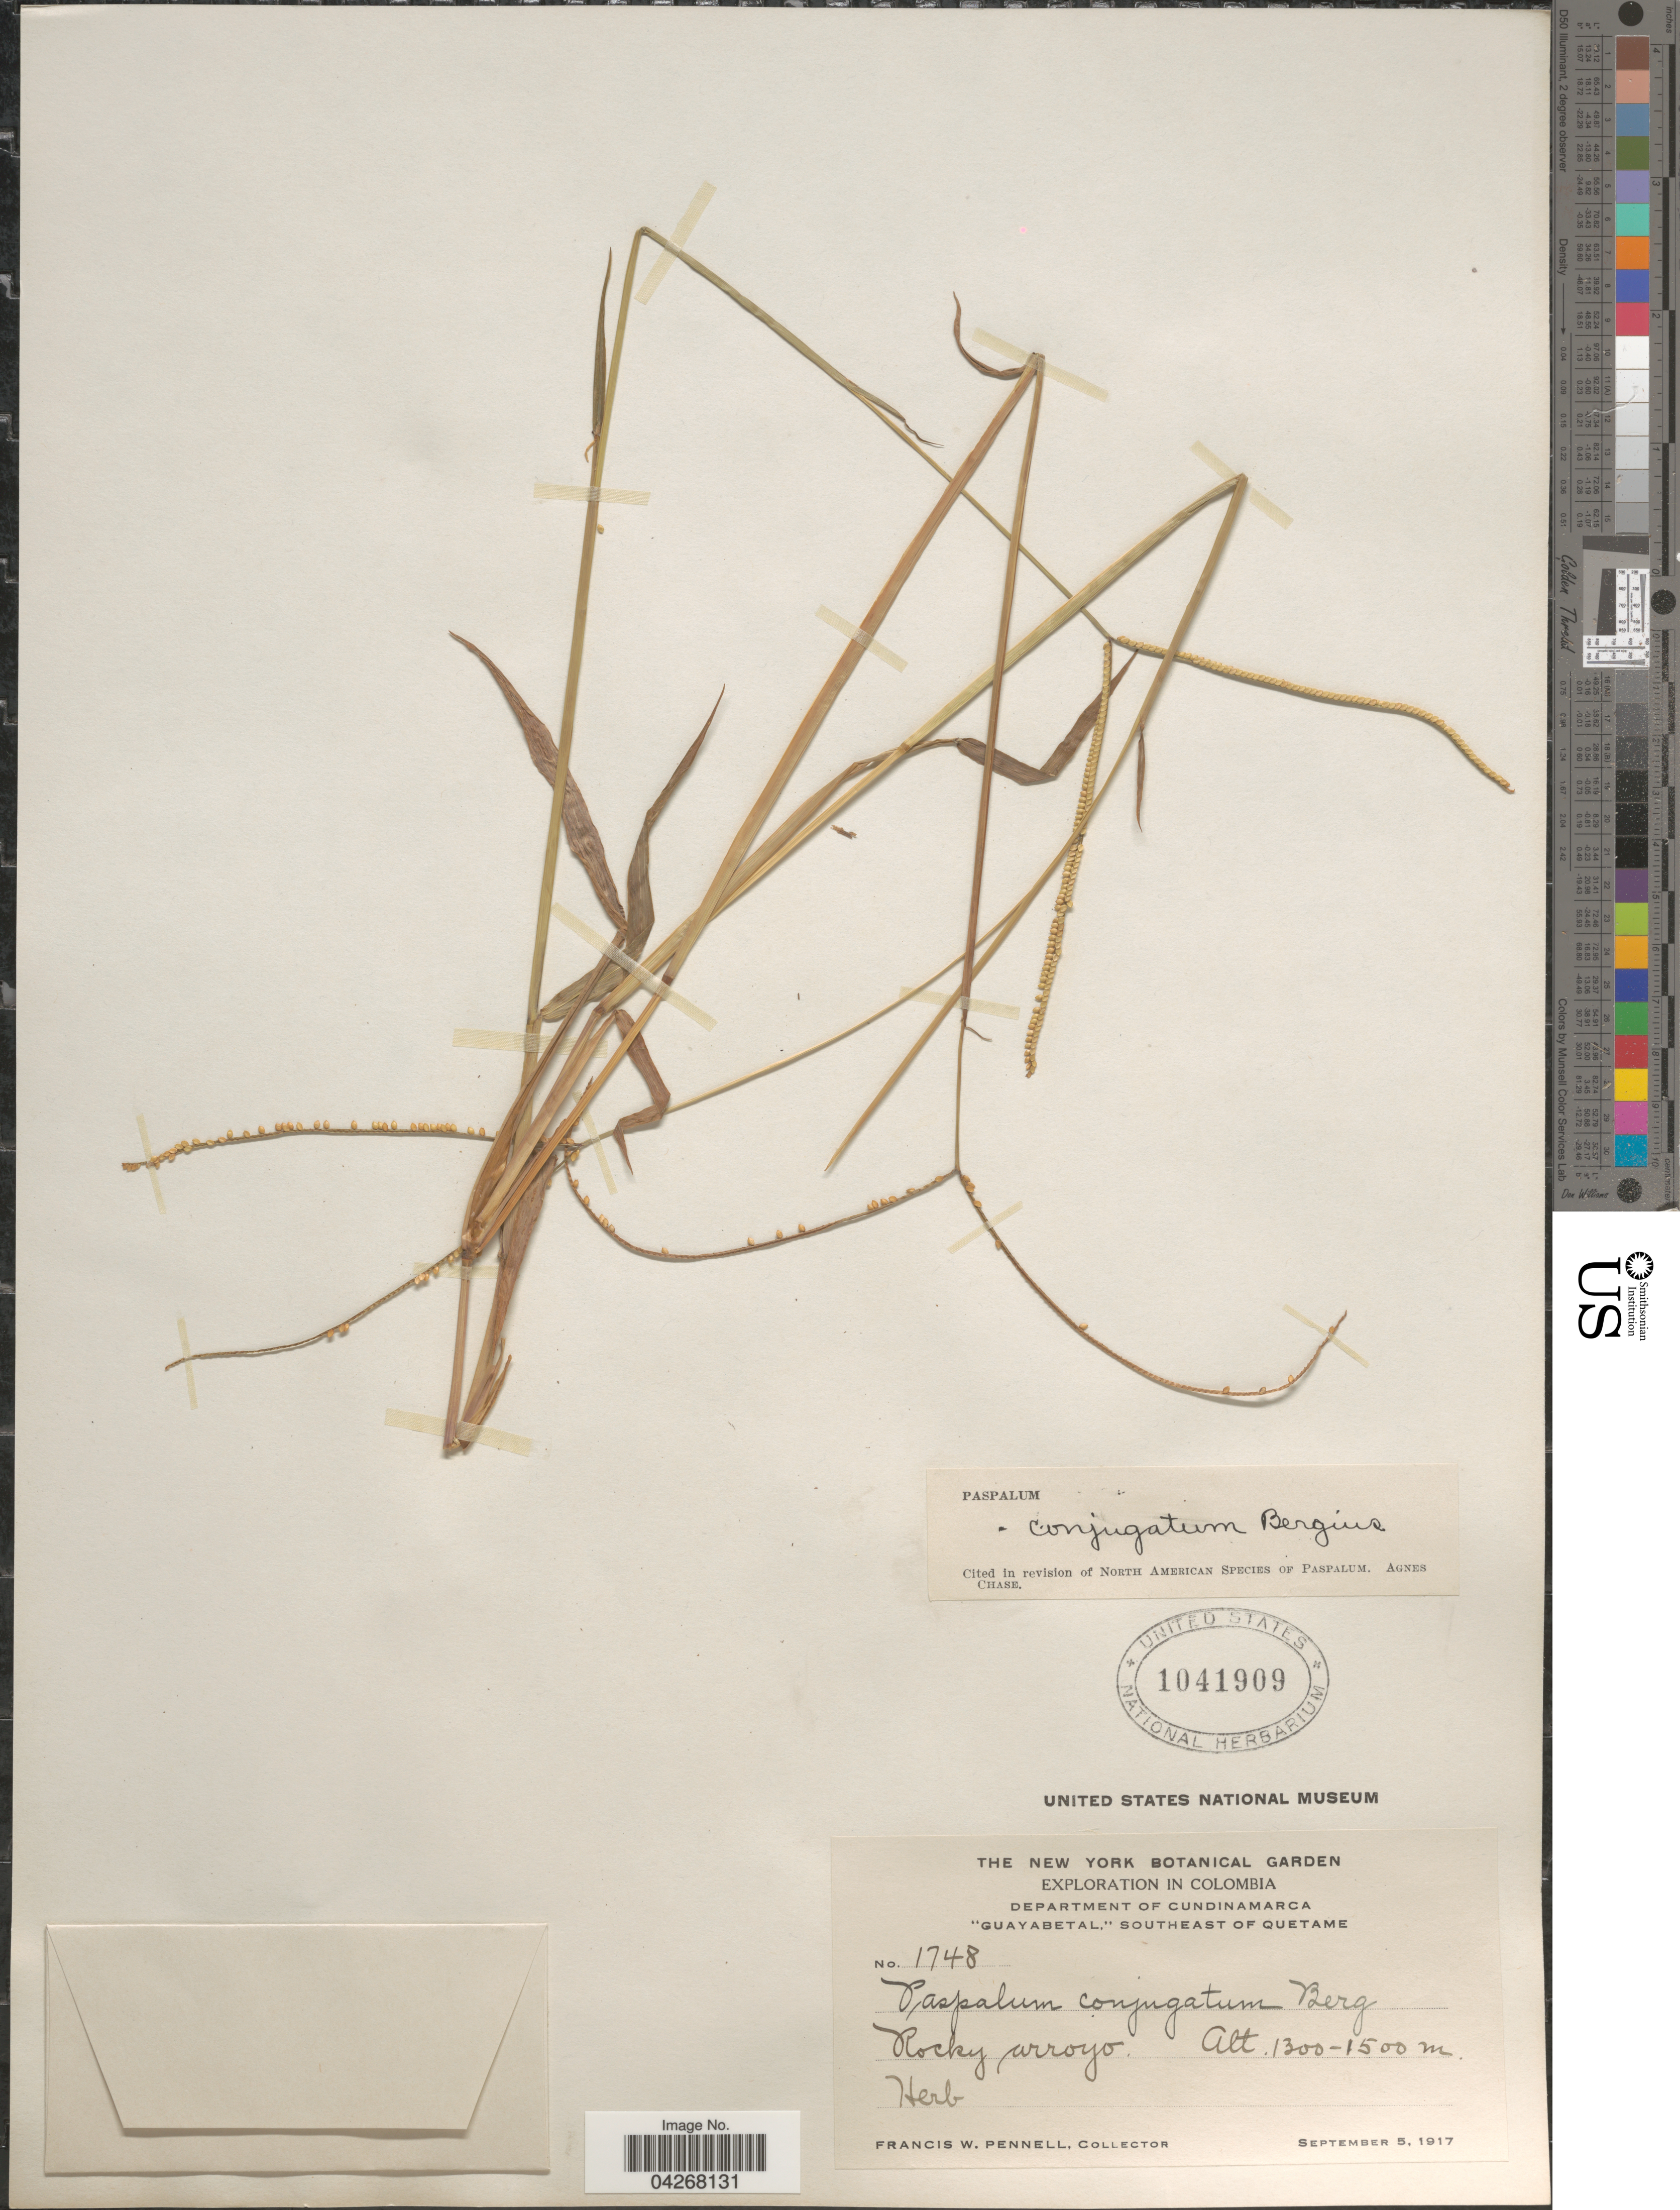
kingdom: Plantae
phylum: Tracheophyta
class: Liliopsida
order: Poales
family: Poaceae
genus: Paspalum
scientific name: Paspalum conjugatum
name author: P.J. Bergius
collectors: F. W. Pennell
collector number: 1748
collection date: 1917-09-05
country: Colombia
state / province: Cundinamarca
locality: Exploration in Colombia. Department of Cundinamarca. "Guayabetal," southeast of Quetame.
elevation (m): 1300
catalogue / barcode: US 1041909